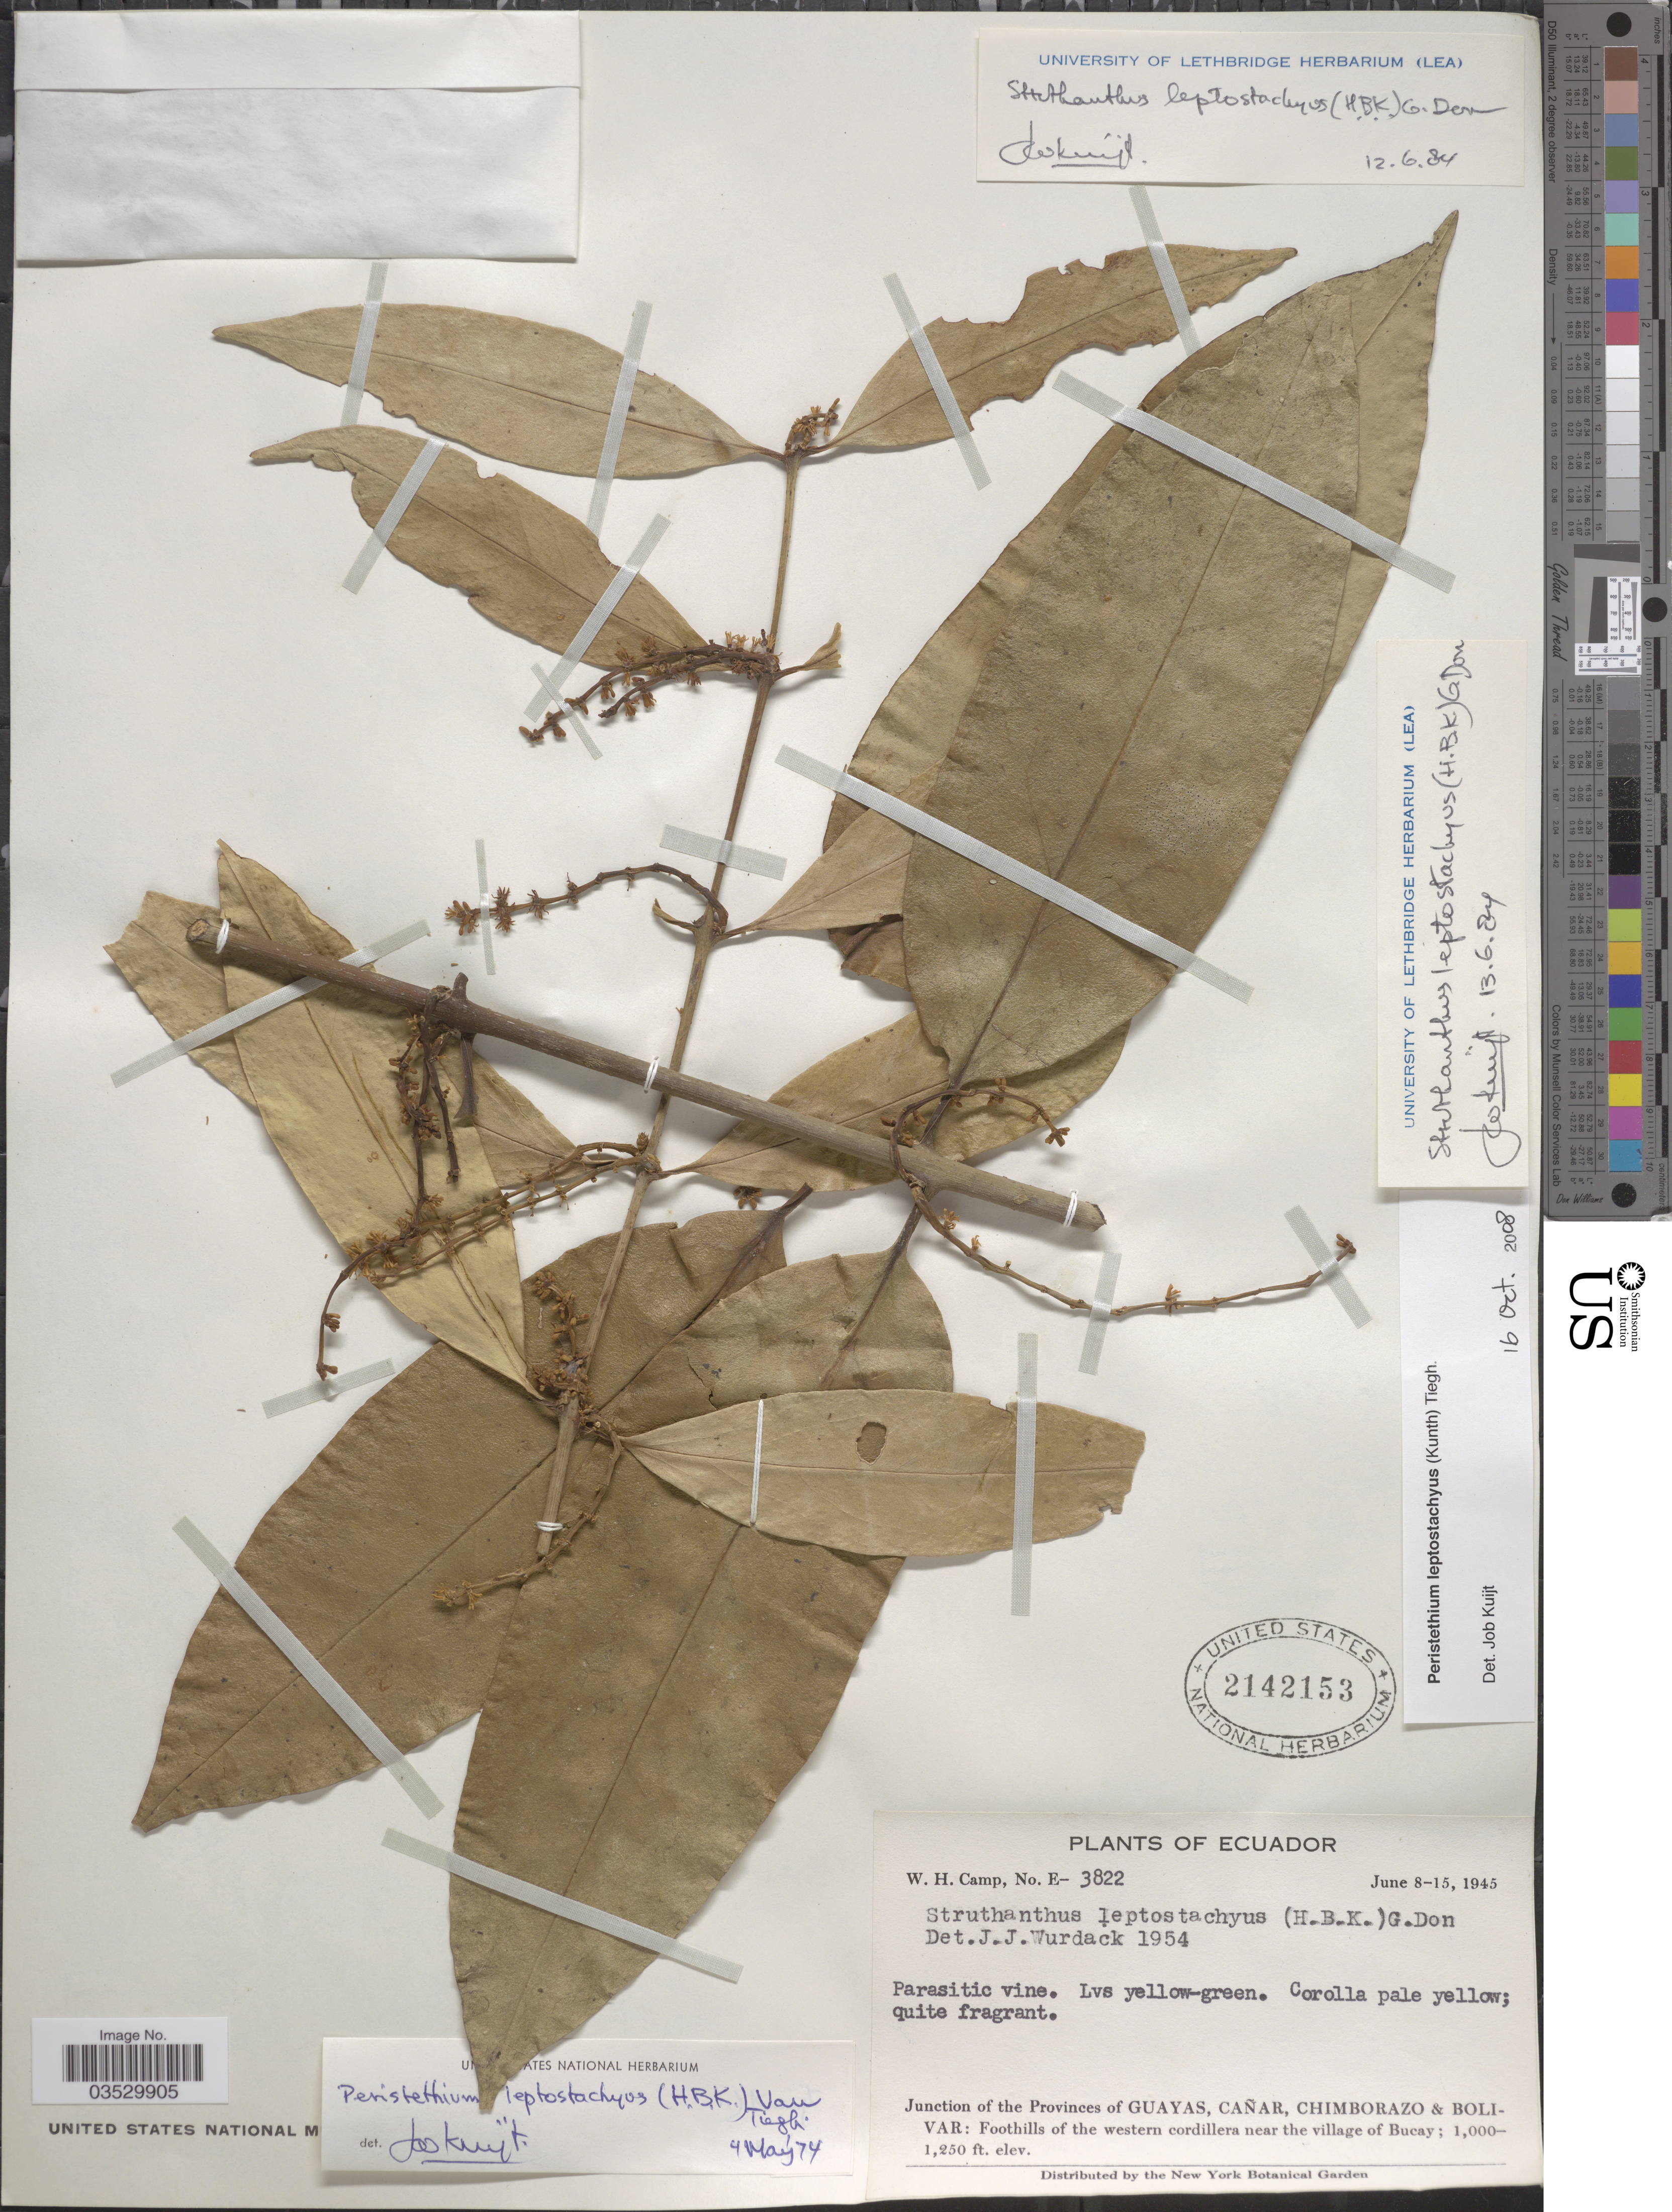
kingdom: Plantae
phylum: Tracheophyta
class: Magnoliopsida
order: Santalales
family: Loranthaceae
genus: Peristethium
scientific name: Peristethium leptostachyum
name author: (Kunth) Tiegh.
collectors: W. H. Camp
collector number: E-3822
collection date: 1945-06-08/1945-06-15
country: Ecuador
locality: Junction of the Provinces Guayas, Cañar, Chimborazo & Bolivar: Foothills of the western cordillera near the village of Bucay.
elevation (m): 305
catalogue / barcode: US 2142153